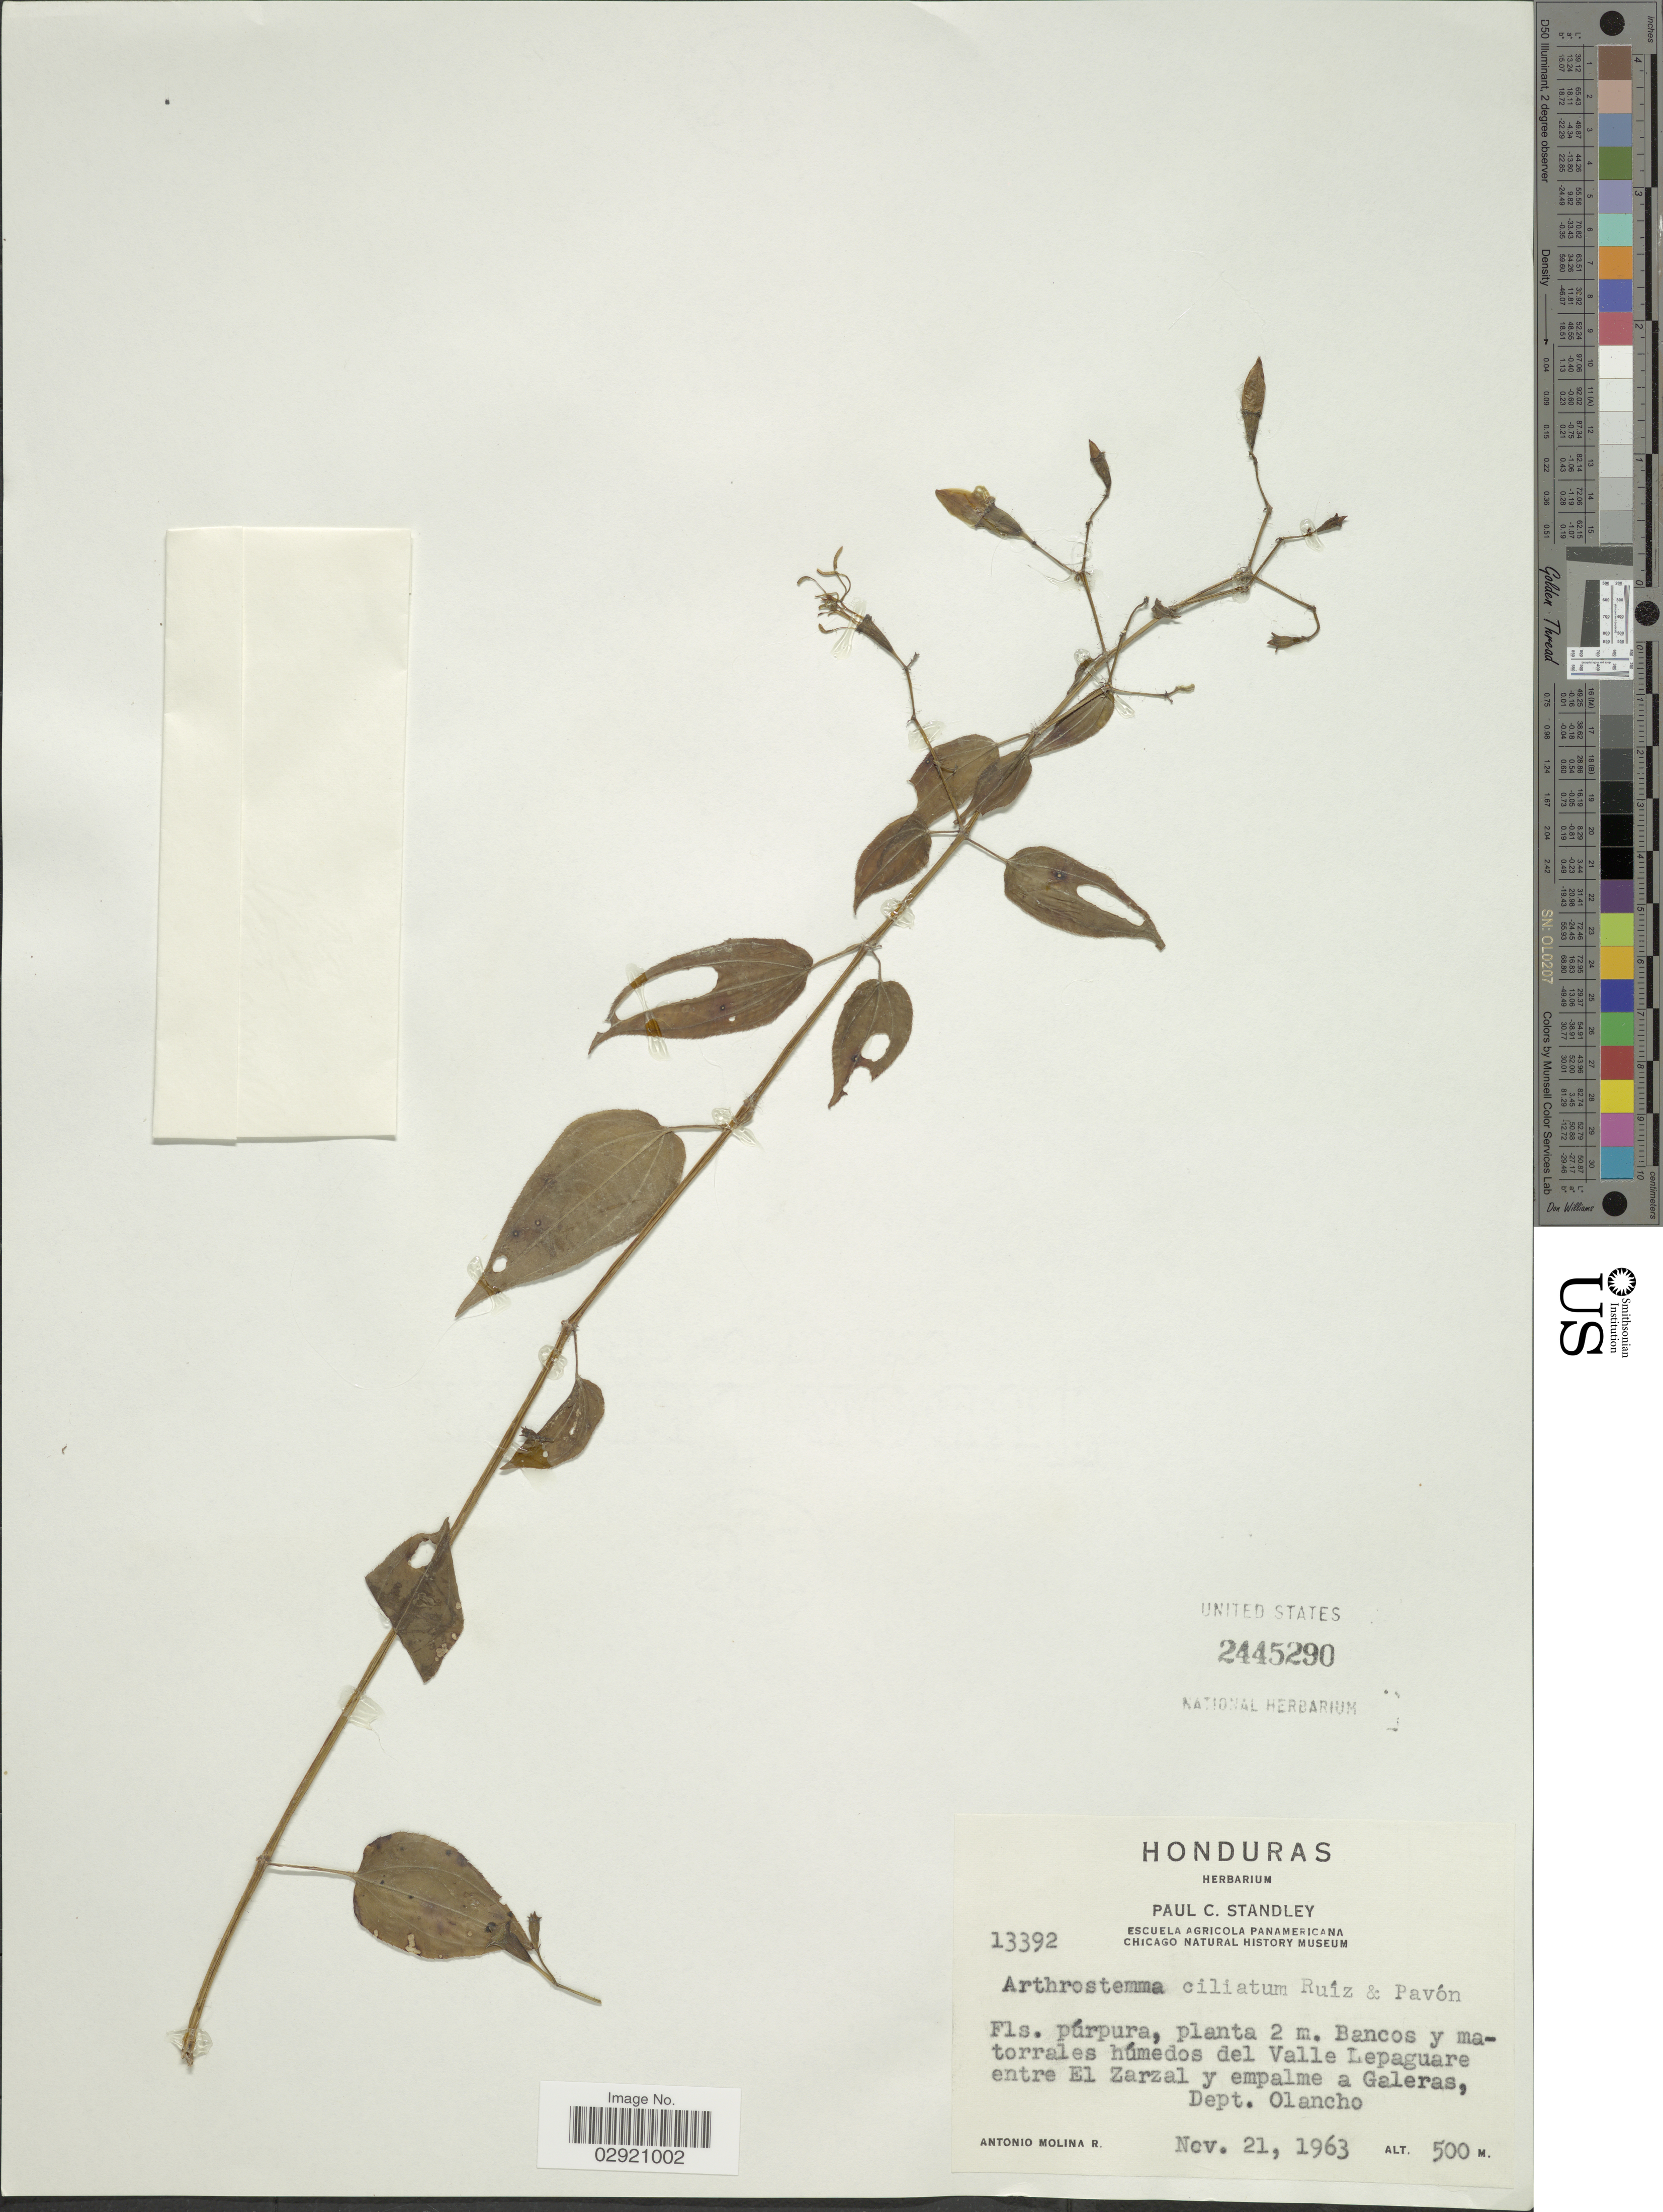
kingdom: Plantae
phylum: Tracheophyta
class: Magnoliopsida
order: Myrtales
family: Melastomataceae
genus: Arthrostemma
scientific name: Arthrostemma ciliatum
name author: Pav. ex D. Don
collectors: A. Molina R.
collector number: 13392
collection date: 1963-11-21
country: Honduras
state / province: Olancho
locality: Bancos y matorrales húmedos del Valle Lepaguare entre El Zarzal y empalme a Galeras, Dept. Olancho.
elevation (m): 500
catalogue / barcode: US 2445290